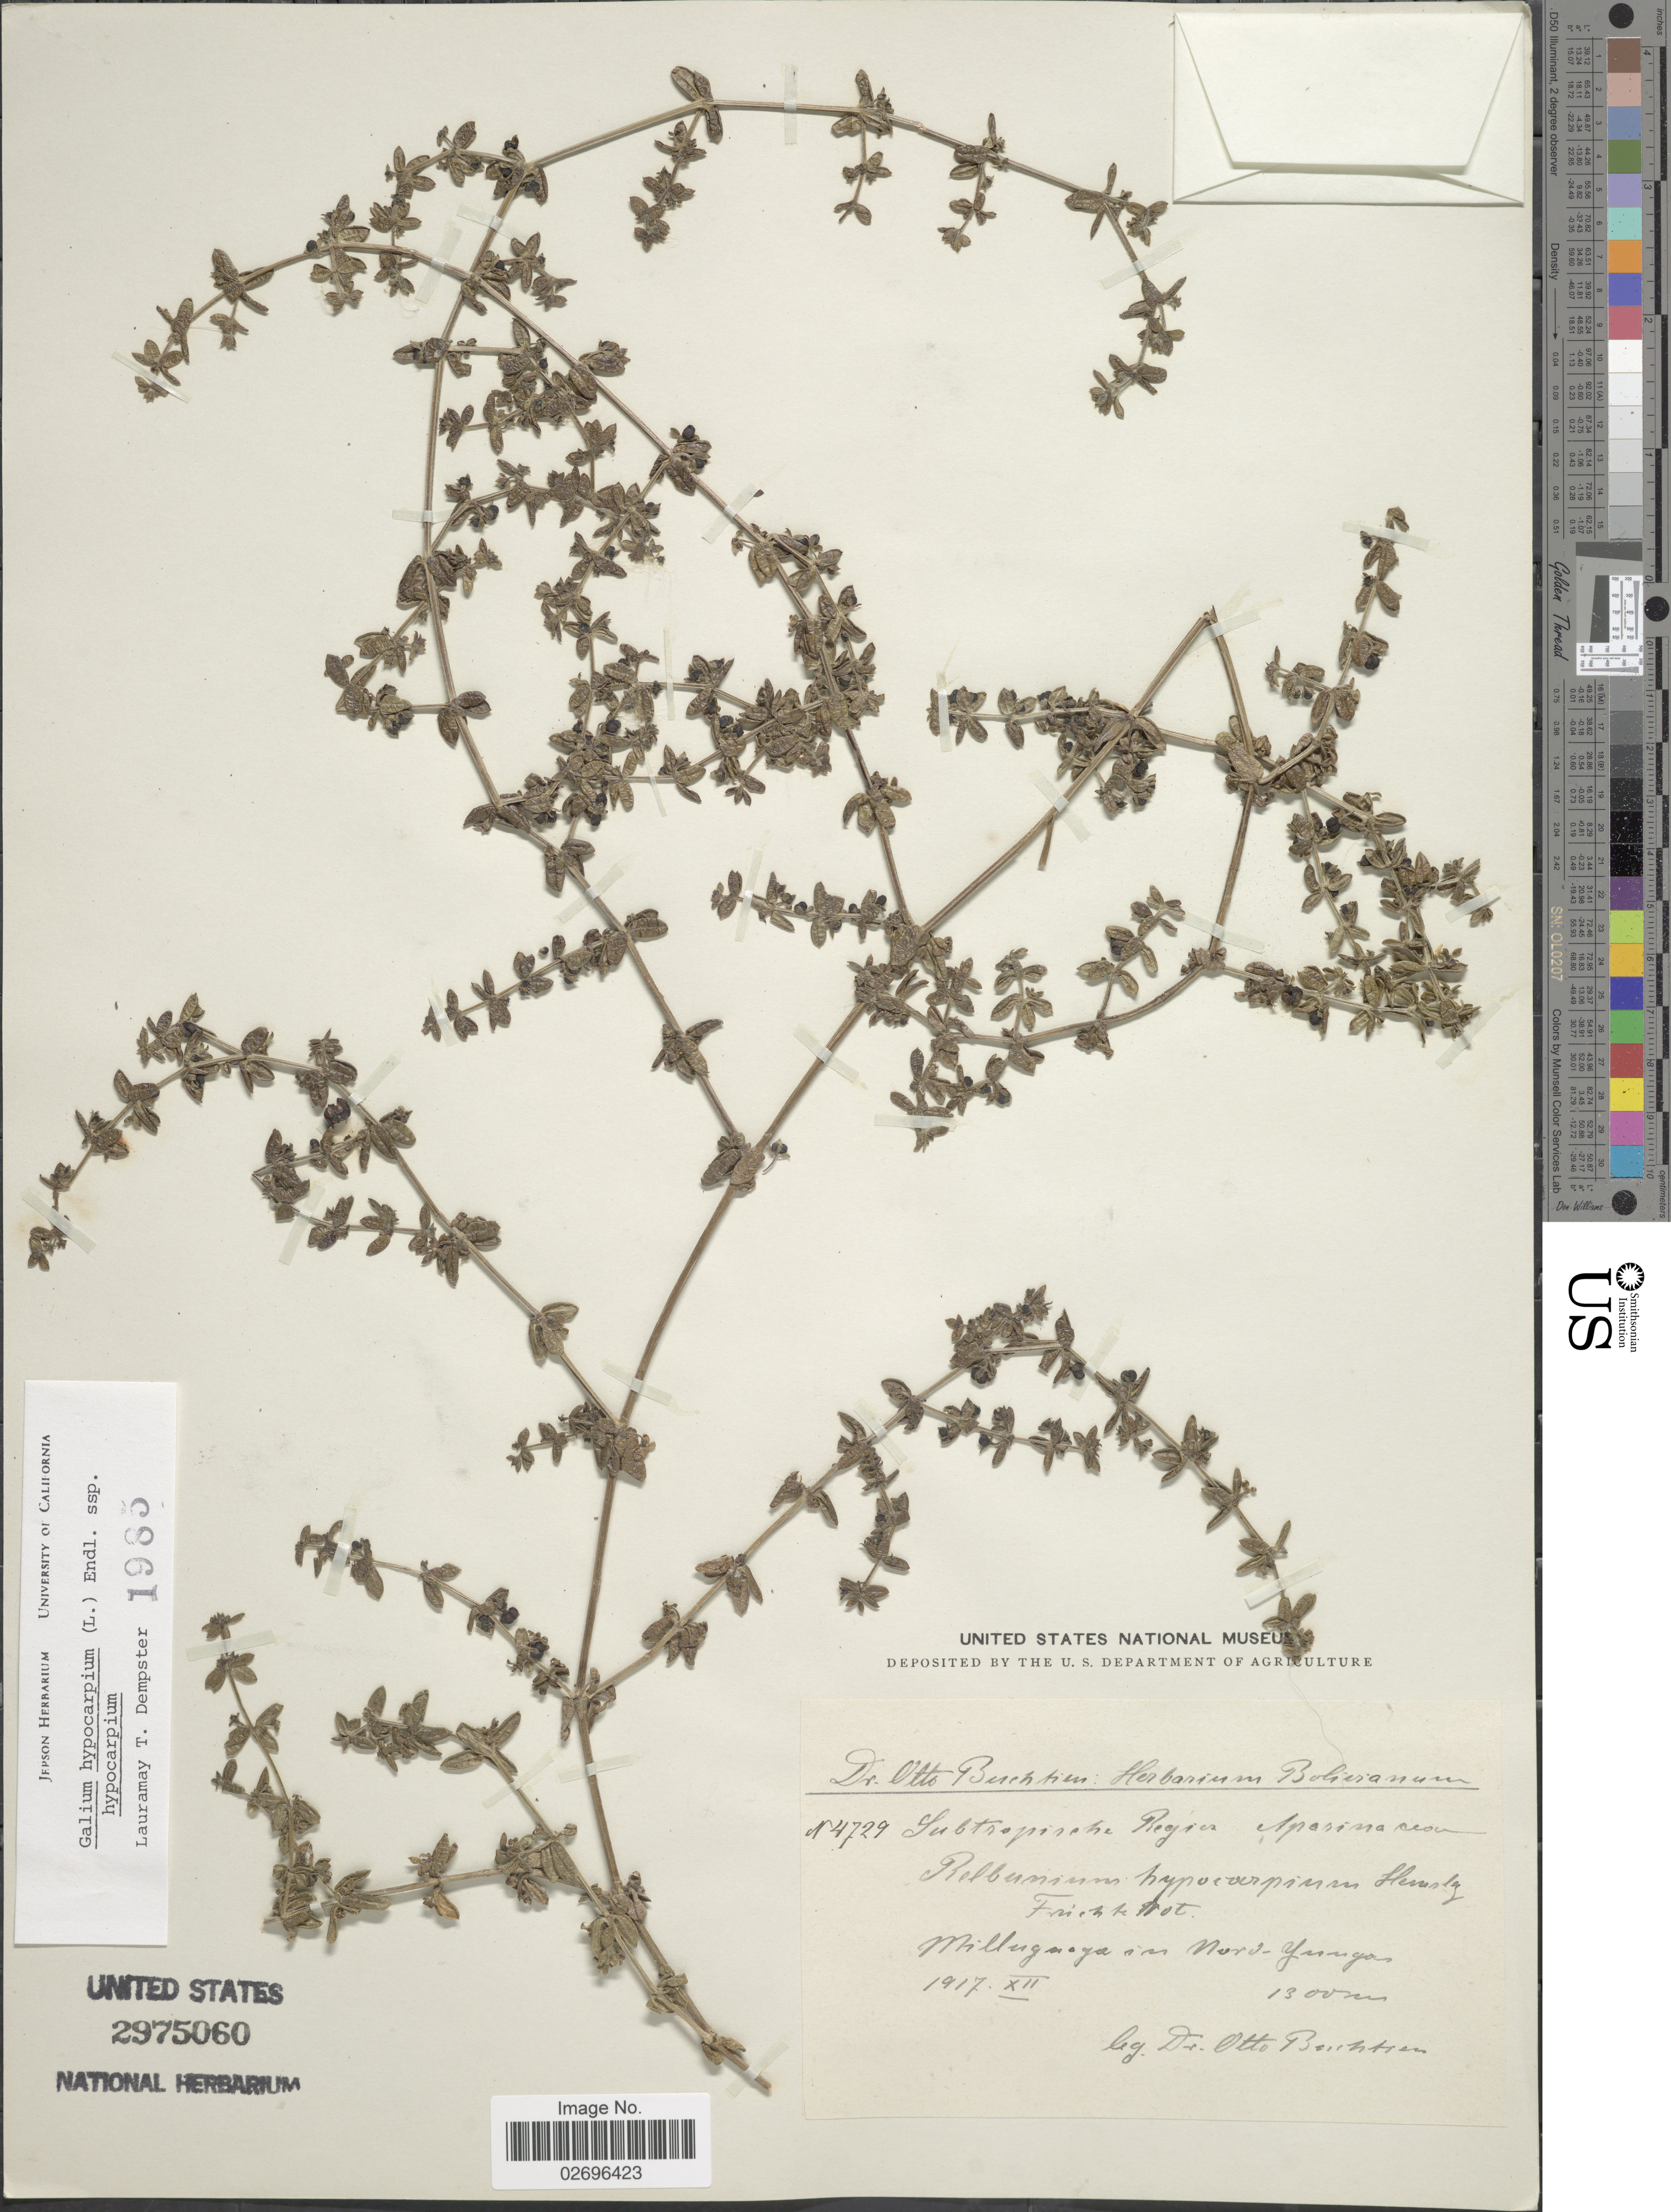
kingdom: Plantae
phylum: Tracheophyta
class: Magnoliopsida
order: Gentianales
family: Rubiaceae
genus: Galium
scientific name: Galium hypocarpium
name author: (L.) Endl. ex Griseb.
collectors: O. Buchtien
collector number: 4729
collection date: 1917-12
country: Bolivia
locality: Milluguaya in Nord-Yugas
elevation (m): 1300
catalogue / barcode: US 2975060